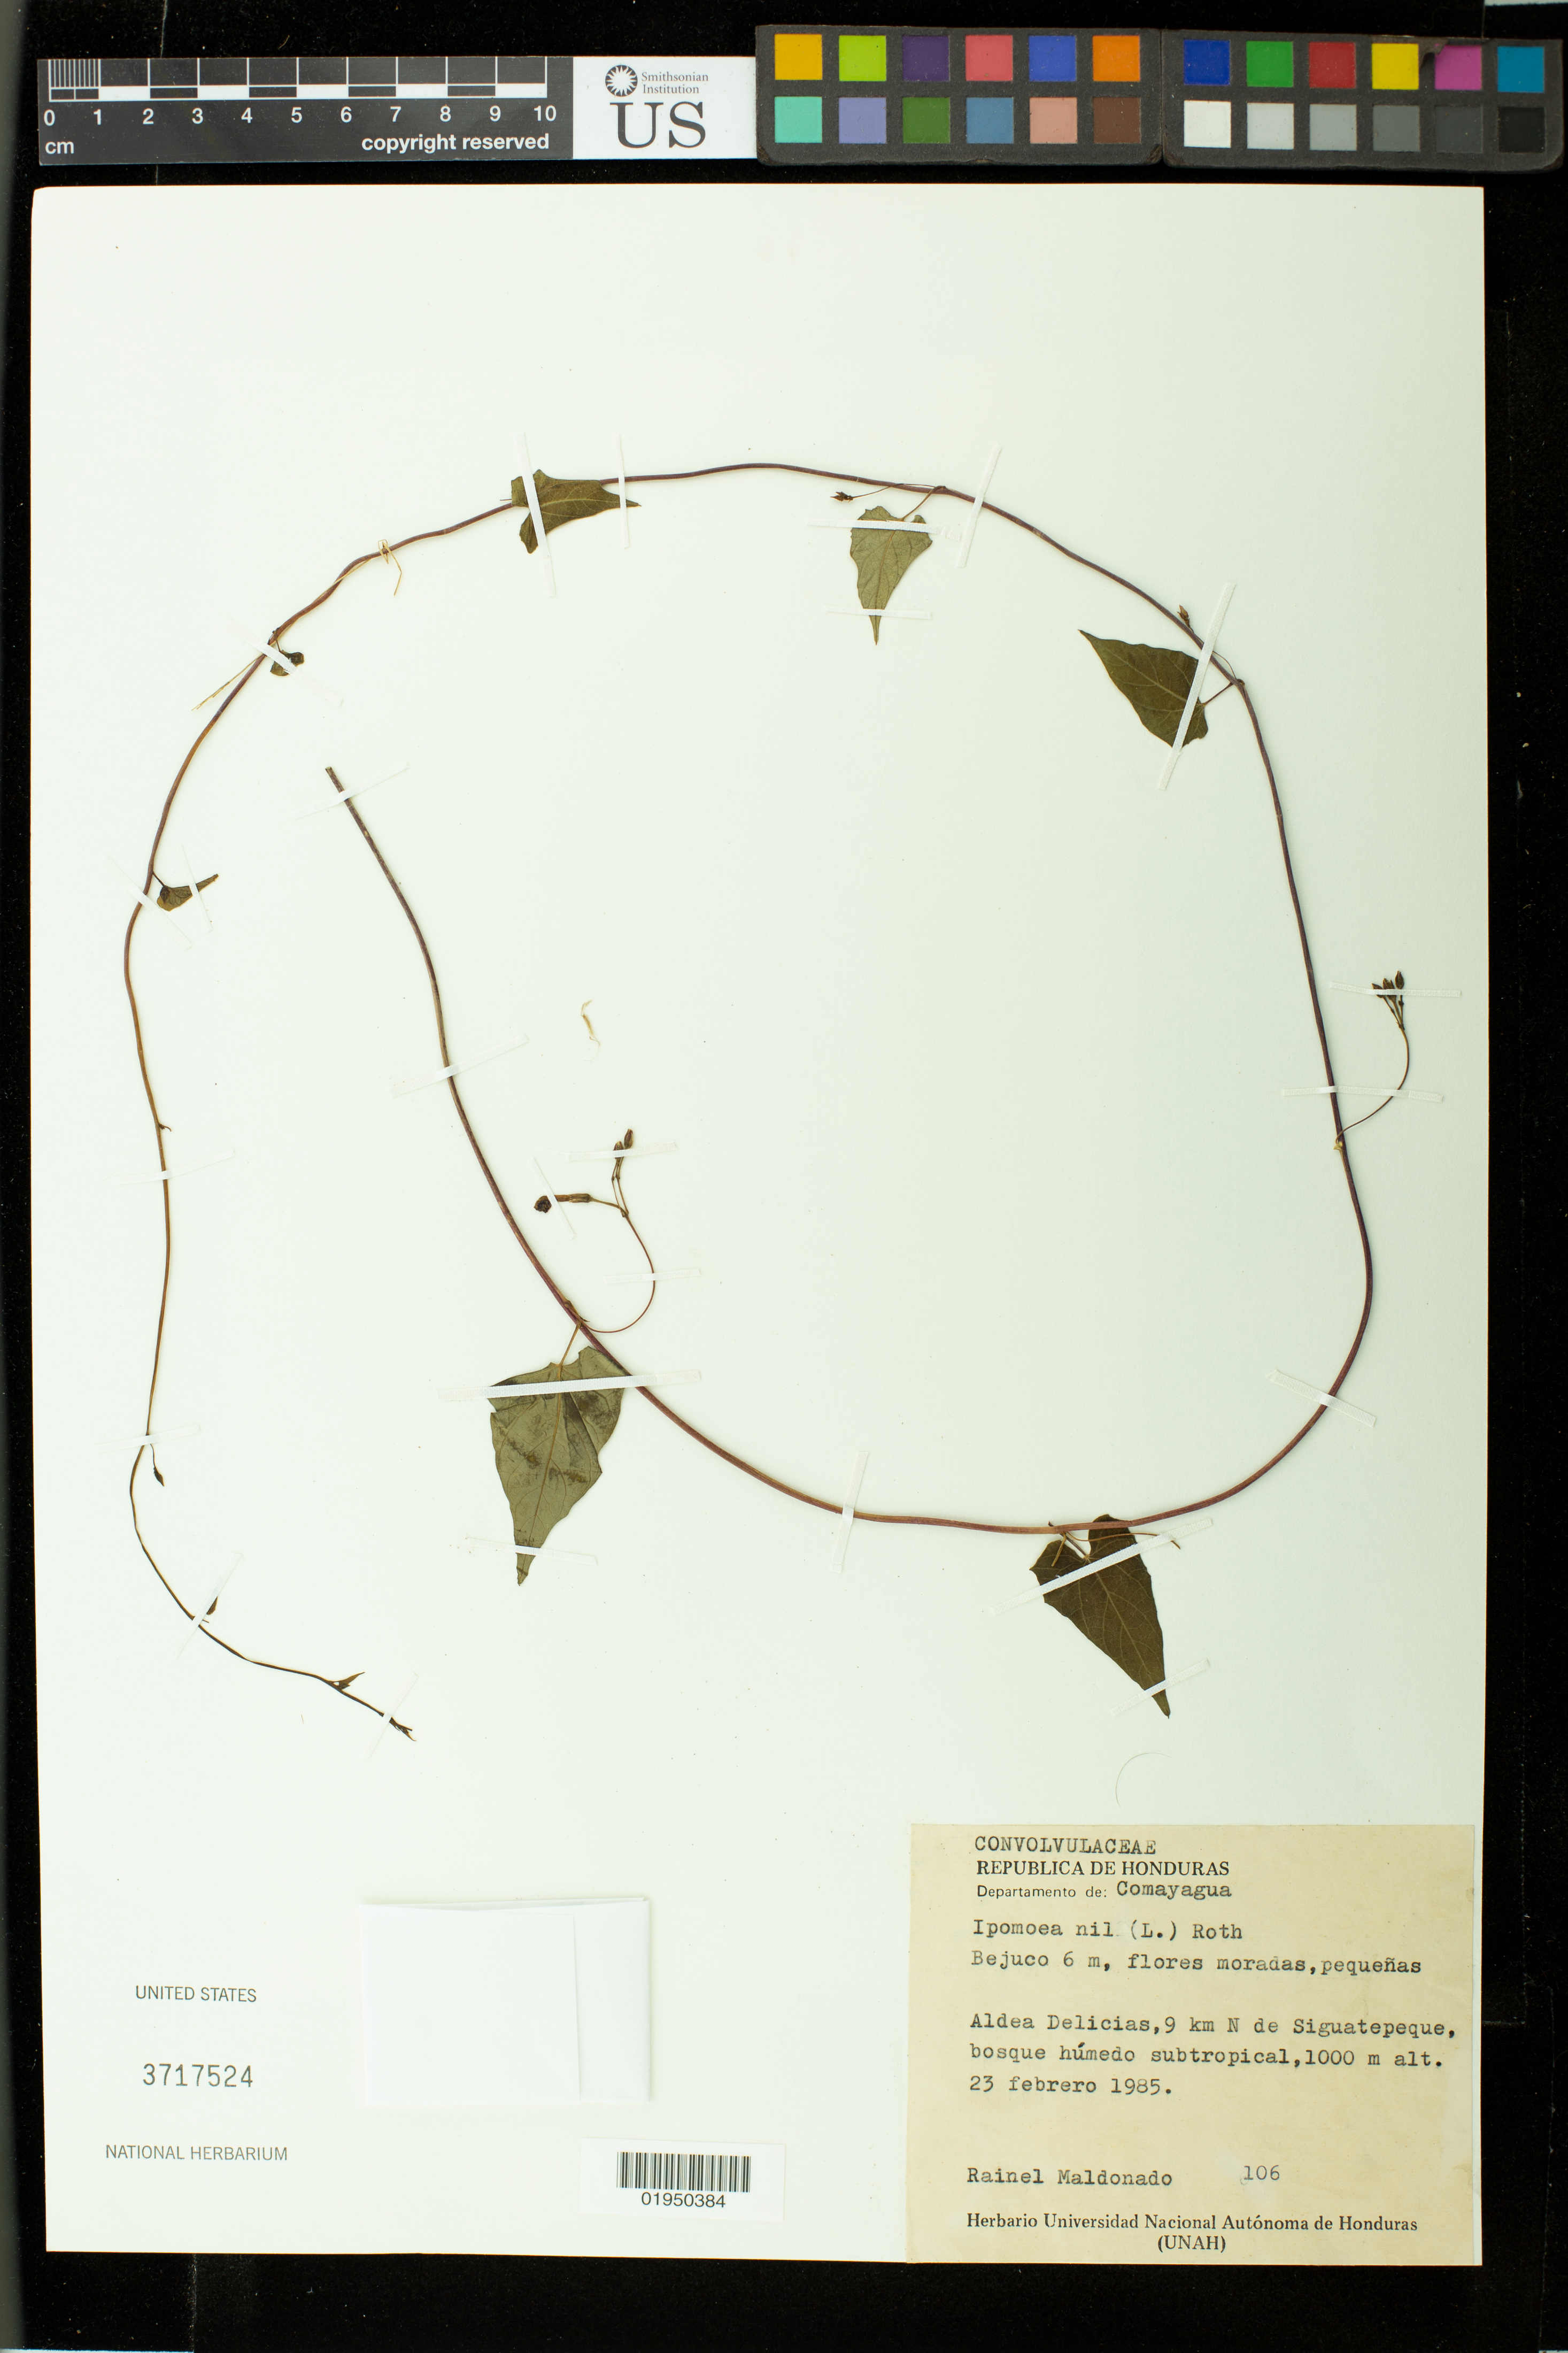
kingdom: Plantae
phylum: Tracheophyta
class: Magnoliopsida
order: Solanales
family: Convolvulaceae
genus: Ipomoea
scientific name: Ipomoea nil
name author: Roth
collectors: R. Maldonado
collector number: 106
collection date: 1985-02-23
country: Honduras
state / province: Comayagua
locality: Aldea Delicias, 9 km N de Siguatapeque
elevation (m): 1000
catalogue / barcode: US 3717524